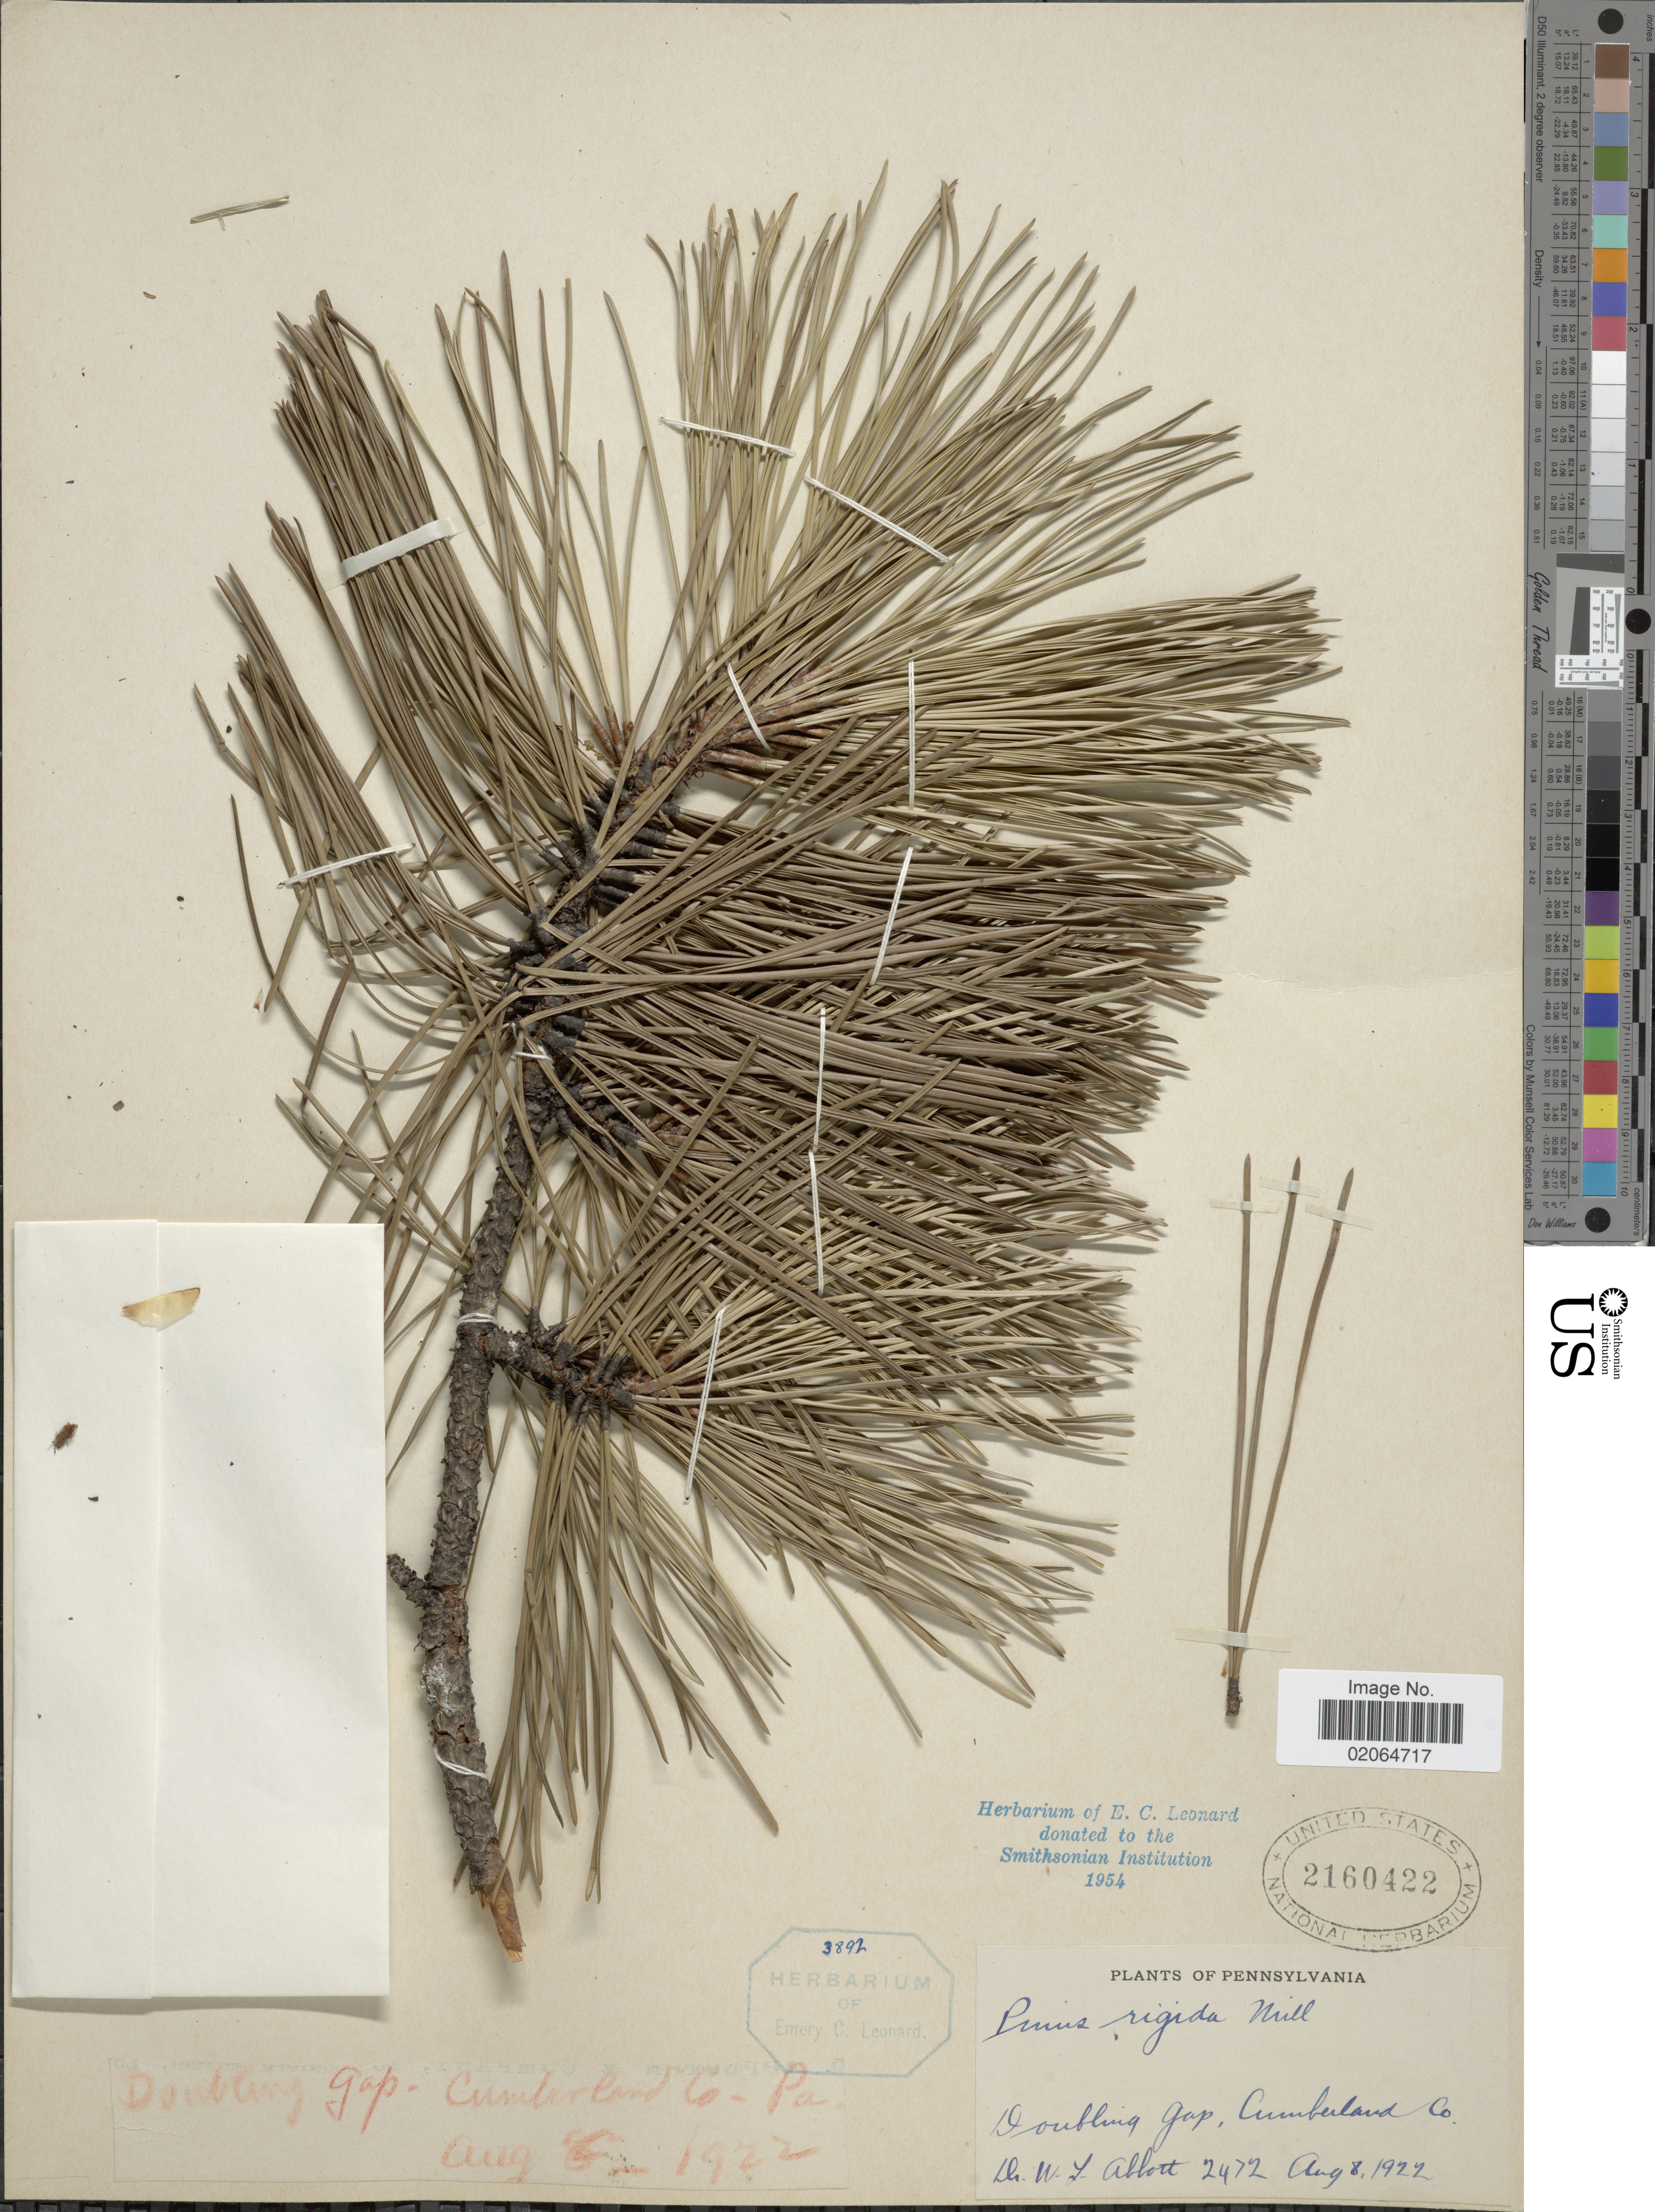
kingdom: Plantae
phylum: Tracheophyta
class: Pinopsida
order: Pinales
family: Pinaceae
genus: Pinus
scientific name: Pinus rigida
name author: Mill.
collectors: W. L. Abbott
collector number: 2472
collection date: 1922-08-08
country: United States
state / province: Pennsylvania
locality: Doubling Gap, Cumberland Co.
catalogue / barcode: US 2160422